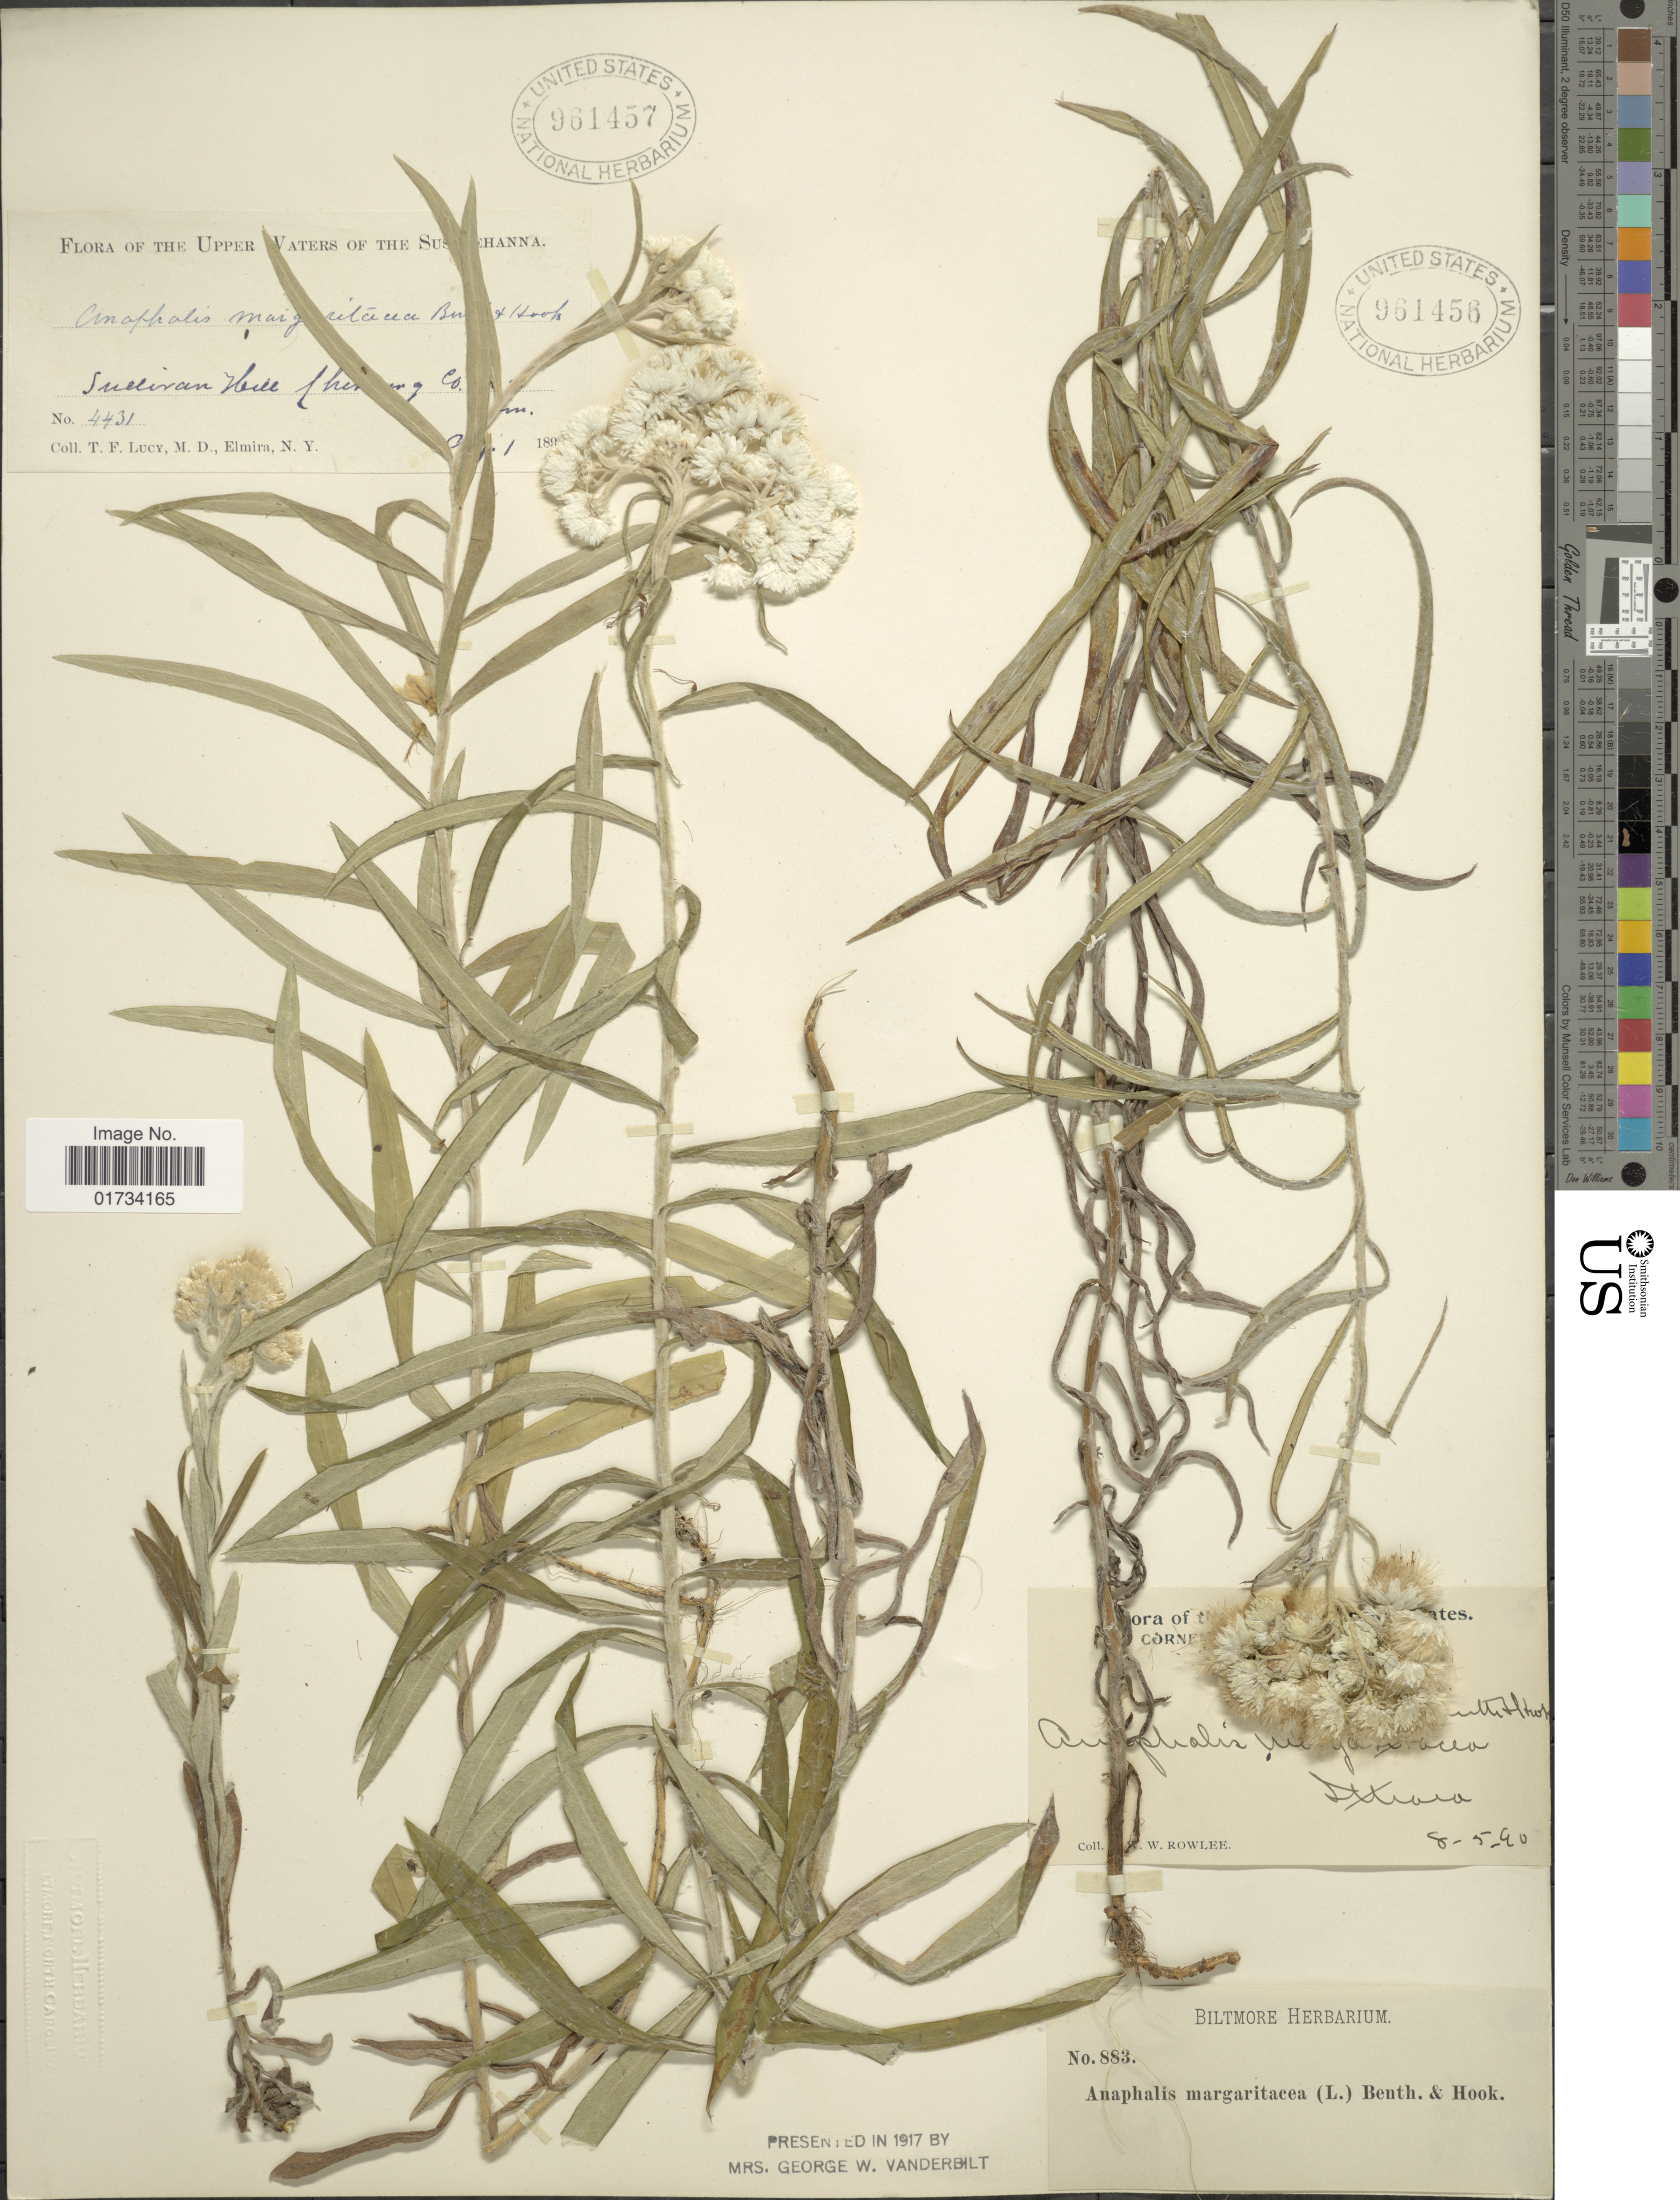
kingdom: Plantae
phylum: Tracheophyta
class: Magnoliopsida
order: Asterales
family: Asteraceae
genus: Anaphalis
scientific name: Anaphalis margaritacea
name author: (L.) Benth. & Hook. f.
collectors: W. W. Rowlee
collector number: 883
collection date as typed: Transcribed d/m/y: 8/5/90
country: United States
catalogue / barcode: US 961456